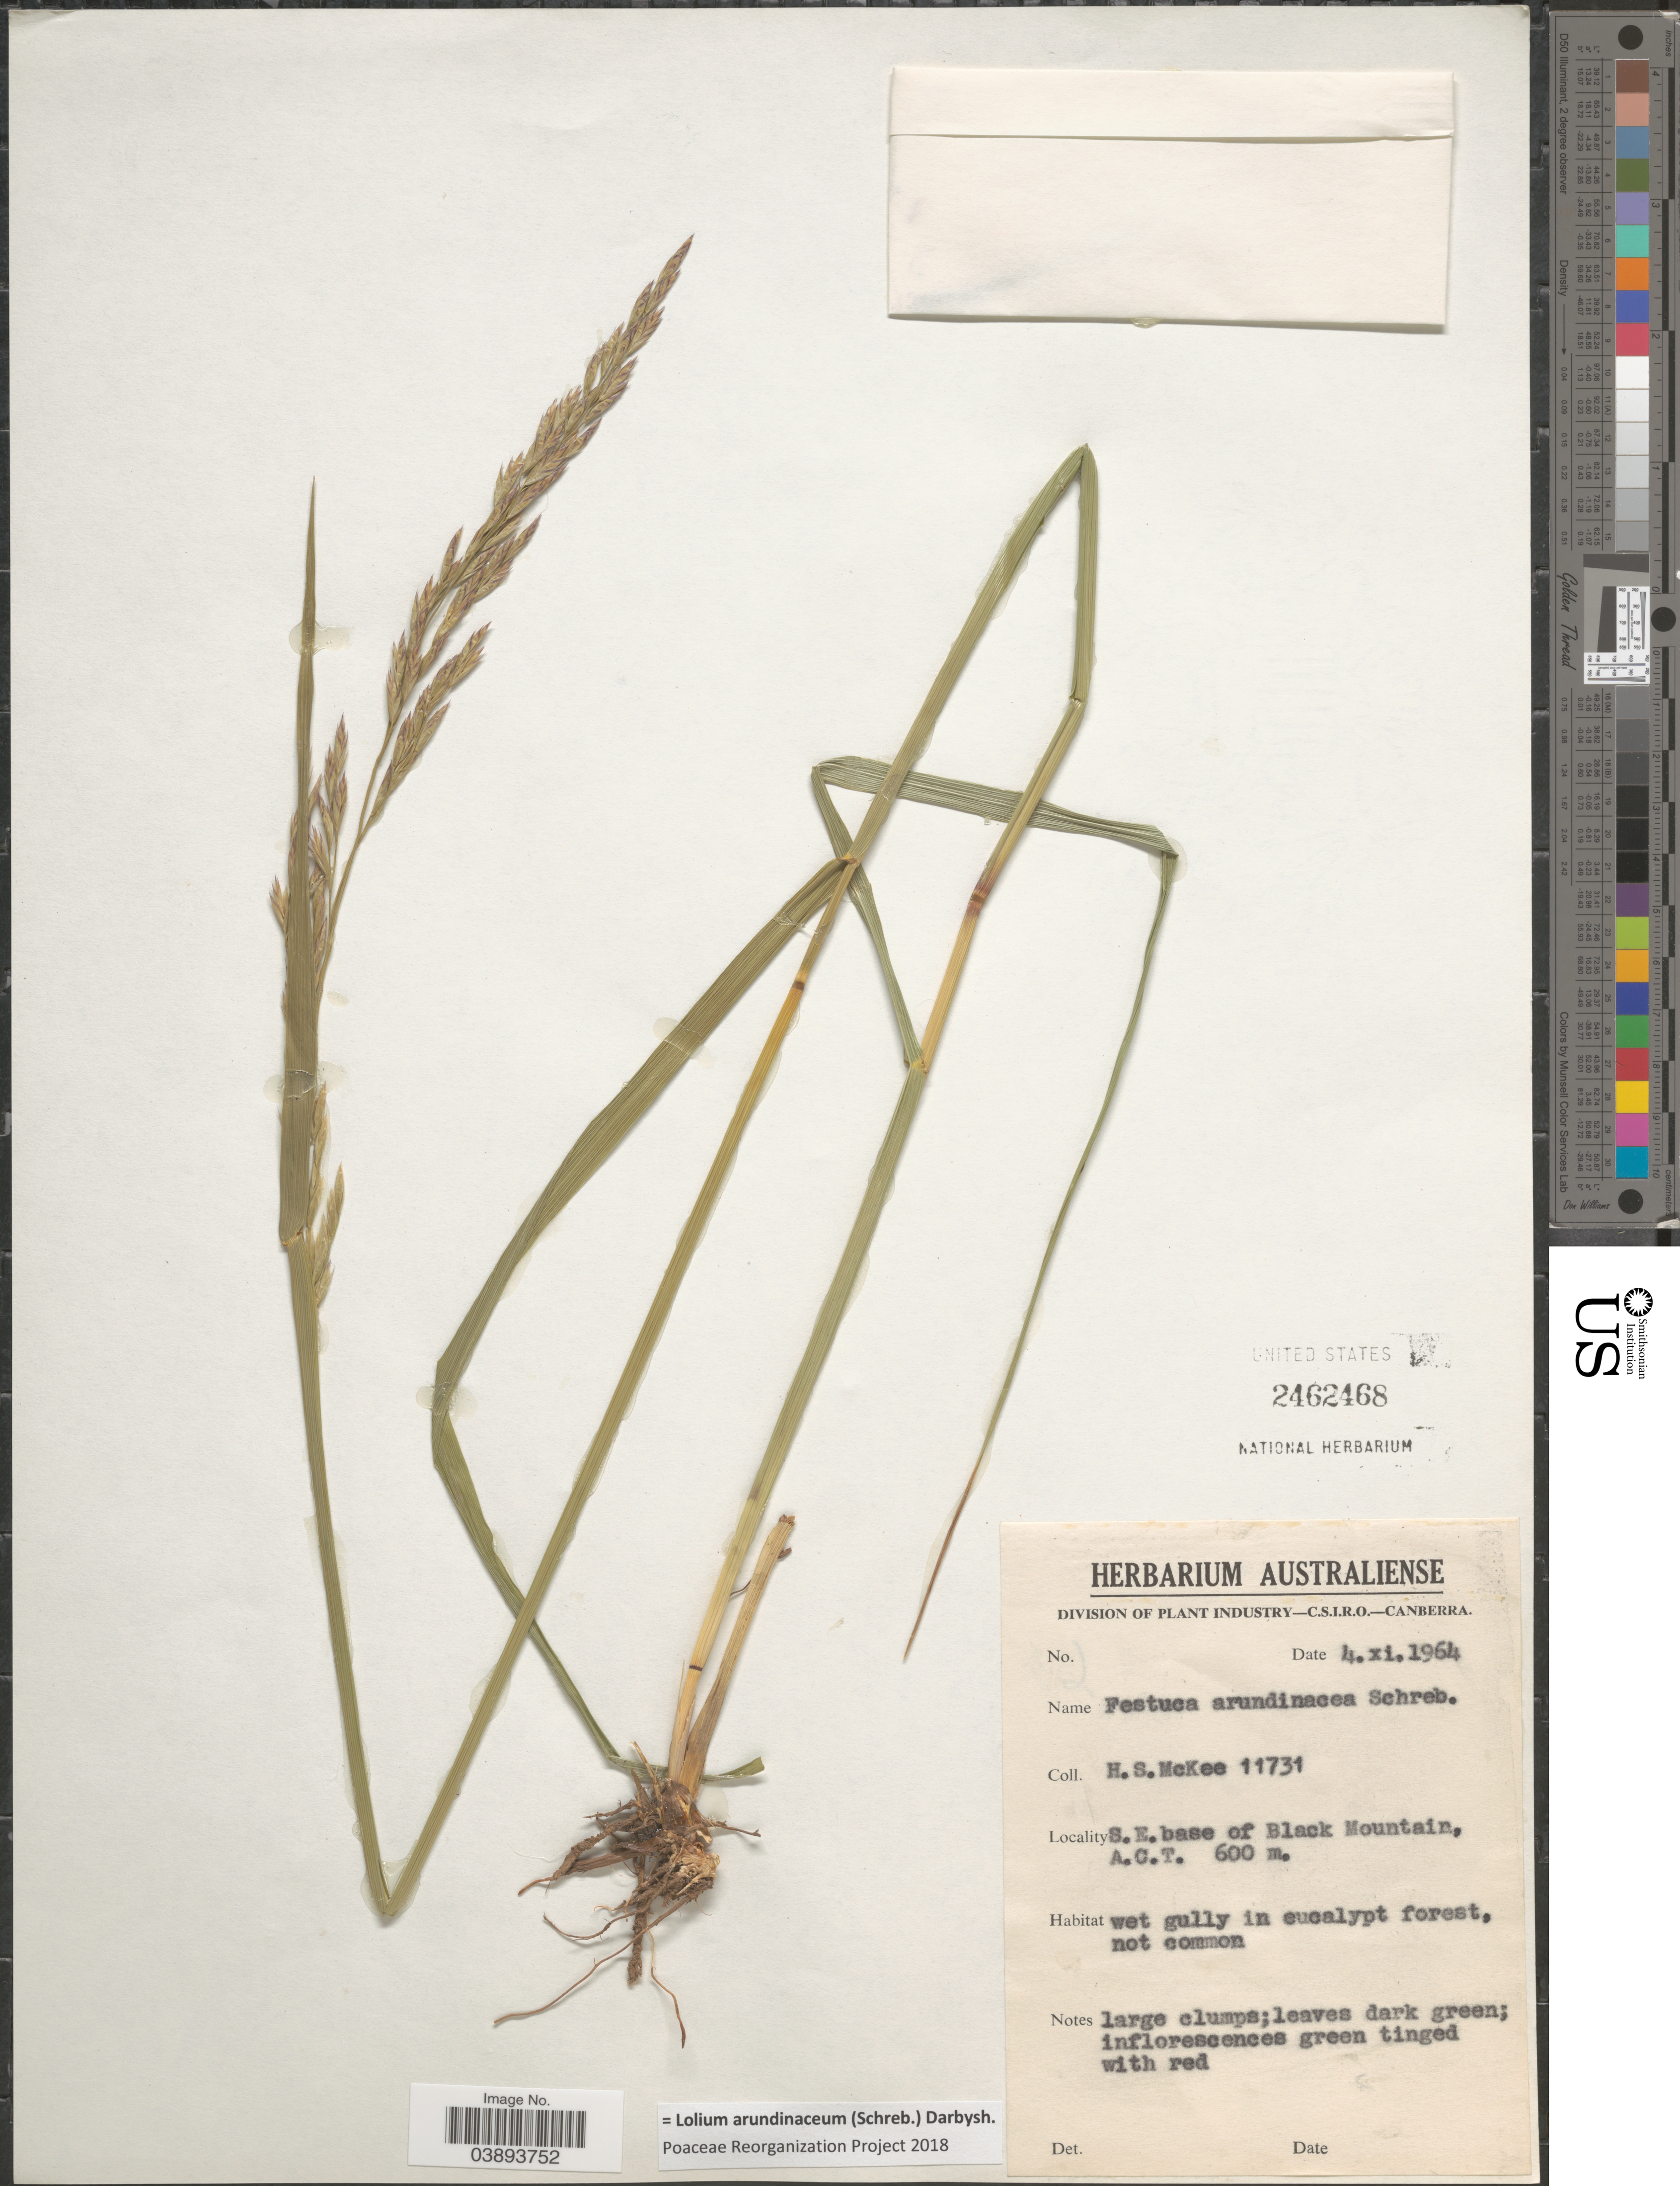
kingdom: Plantae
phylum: Tracheophyta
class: Liliopsida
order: Poales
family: Poaceae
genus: Lolium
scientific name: Lolium arundinaceum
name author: (Schreb.) Darbysh.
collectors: H. S. McKee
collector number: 11731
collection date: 1964-11-04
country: Australia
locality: S.E.base of Black Mountain, A.C.T.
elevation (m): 600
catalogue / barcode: US 2462468